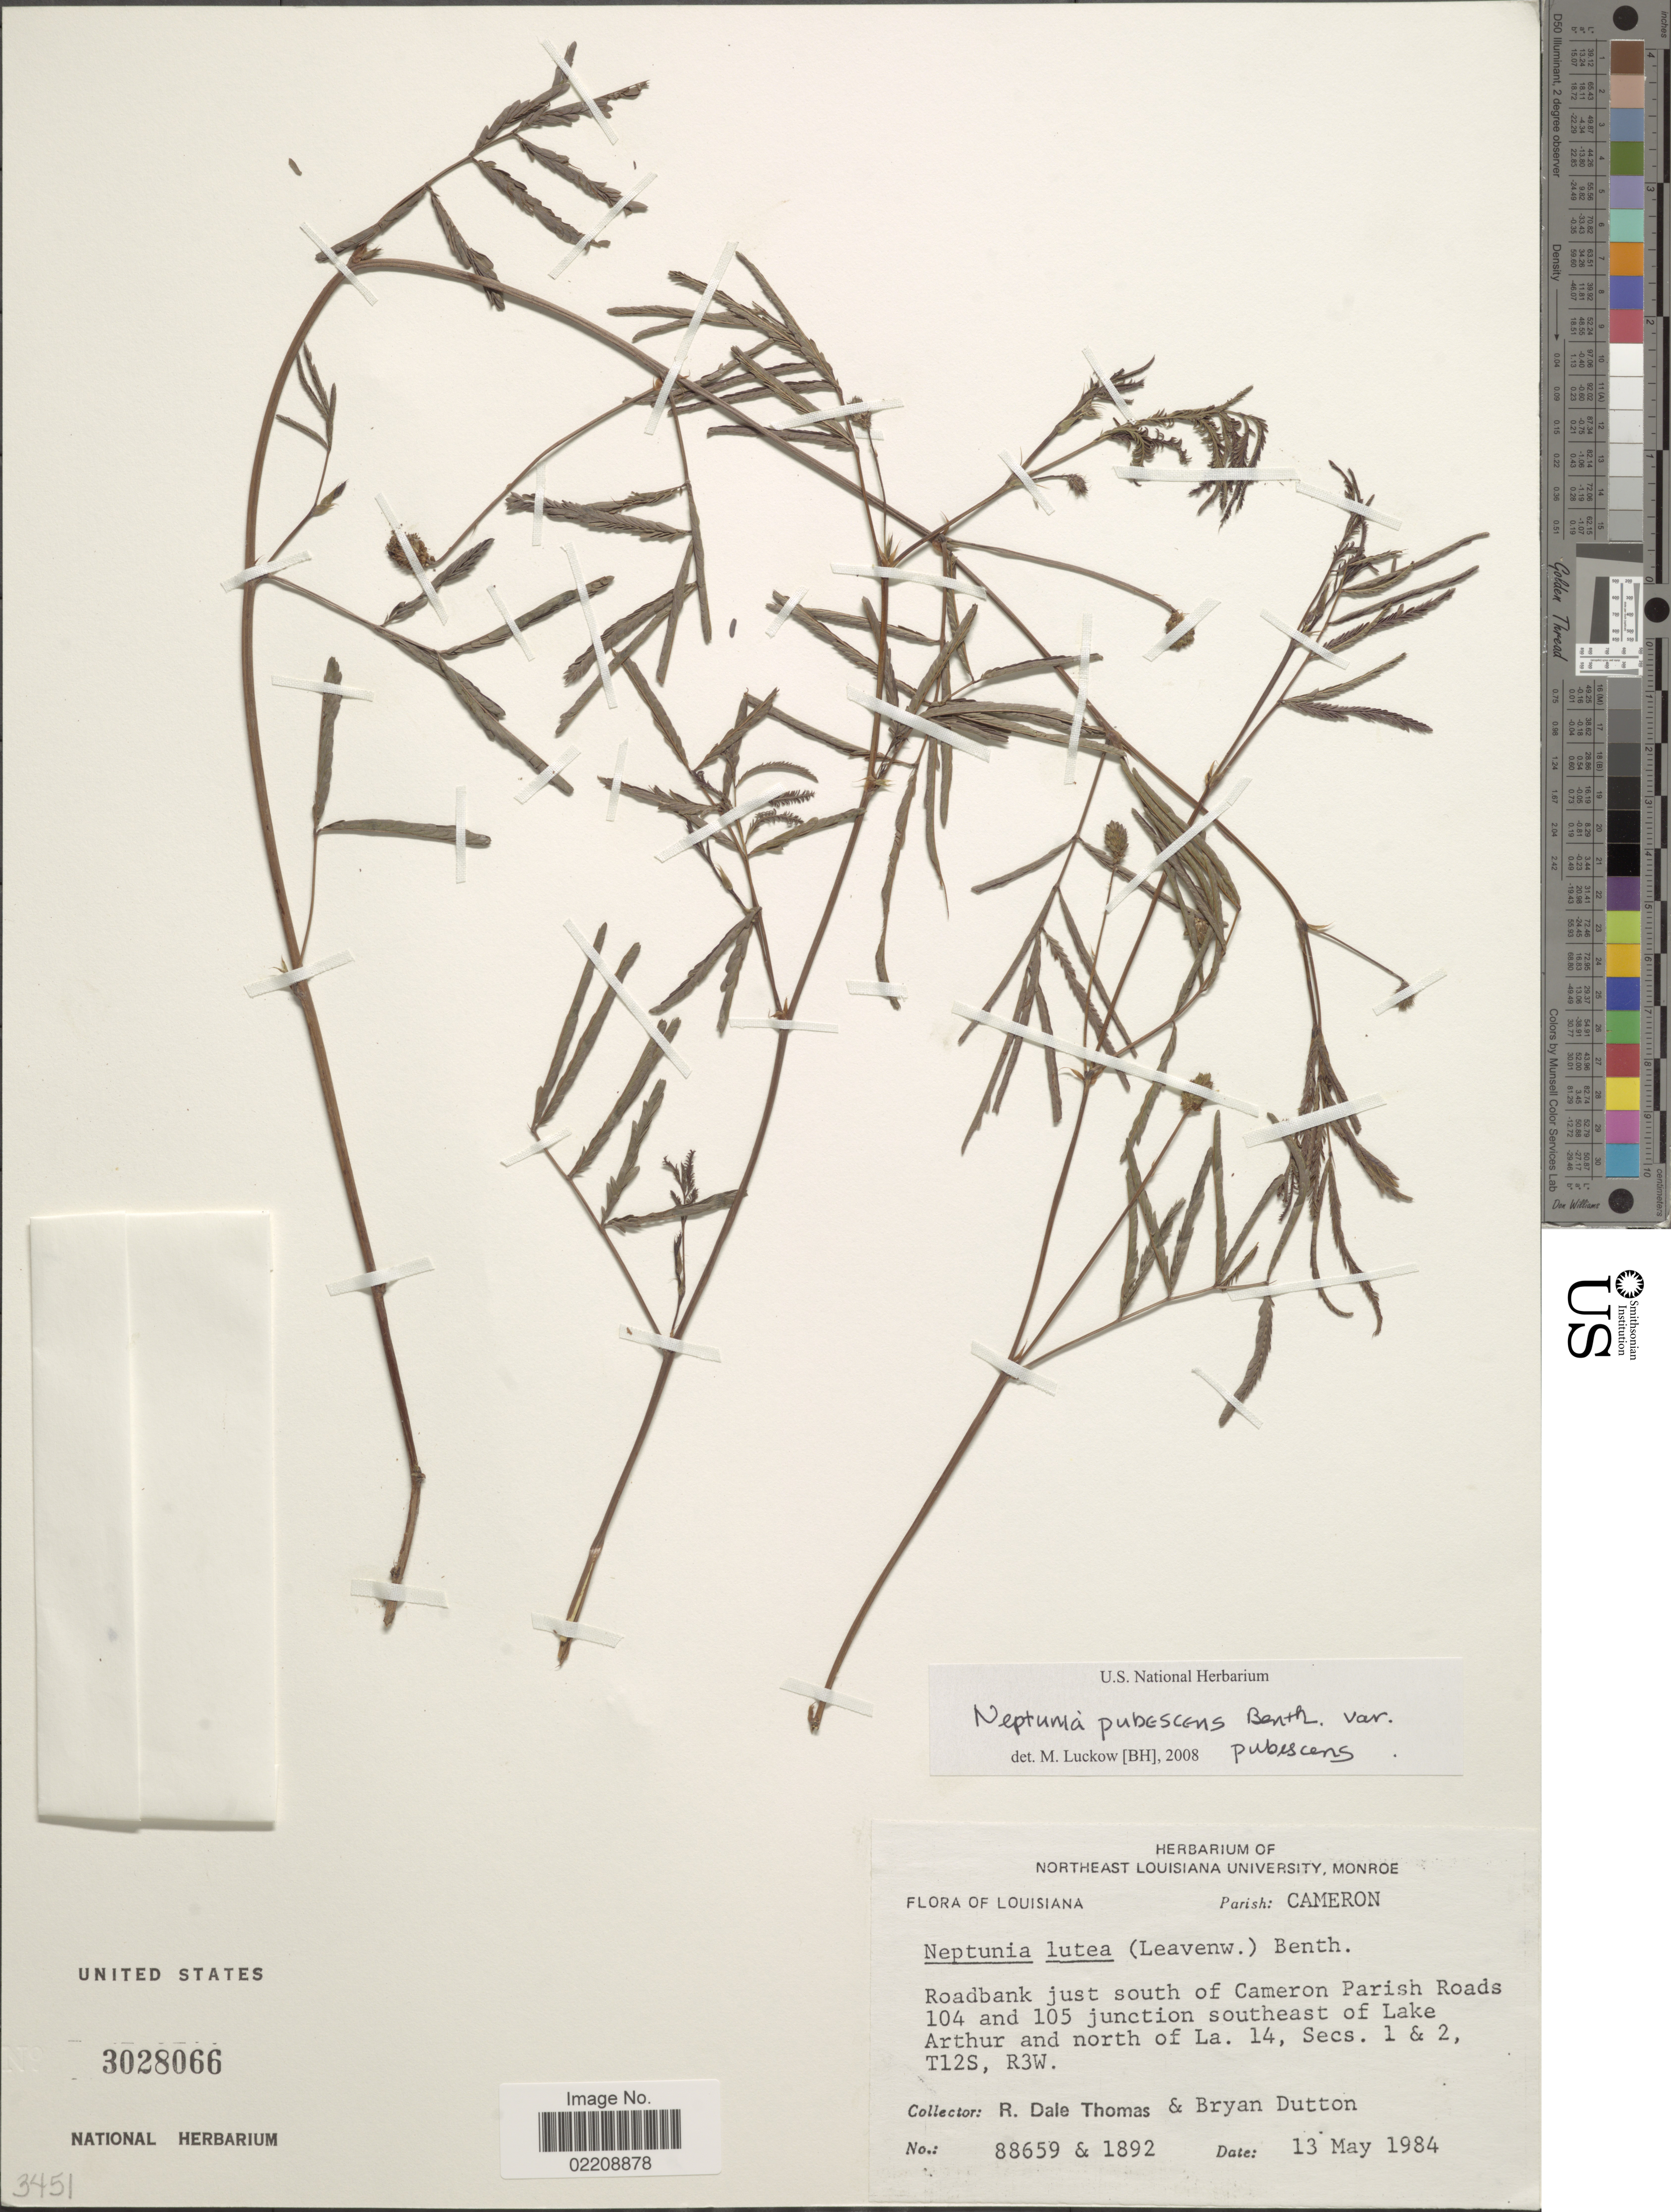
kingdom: Plantae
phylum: Tracheophyta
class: Magnoliopsida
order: Fabales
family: Fabaceae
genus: Neptunia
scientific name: Neptunia pubescens var. pubescens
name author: Benth.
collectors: R. Thomas & B. Dutton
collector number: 88659/1892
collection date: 1984-05-13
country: United States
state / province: Louisiana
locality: Cameron, Roadbank just south of Cameron Parish Roads 104 and 105 junction southeast of Lake Arthut and north of La. 14 Secs. 1 & 2, T12s, R3W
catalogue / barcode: US 3028066